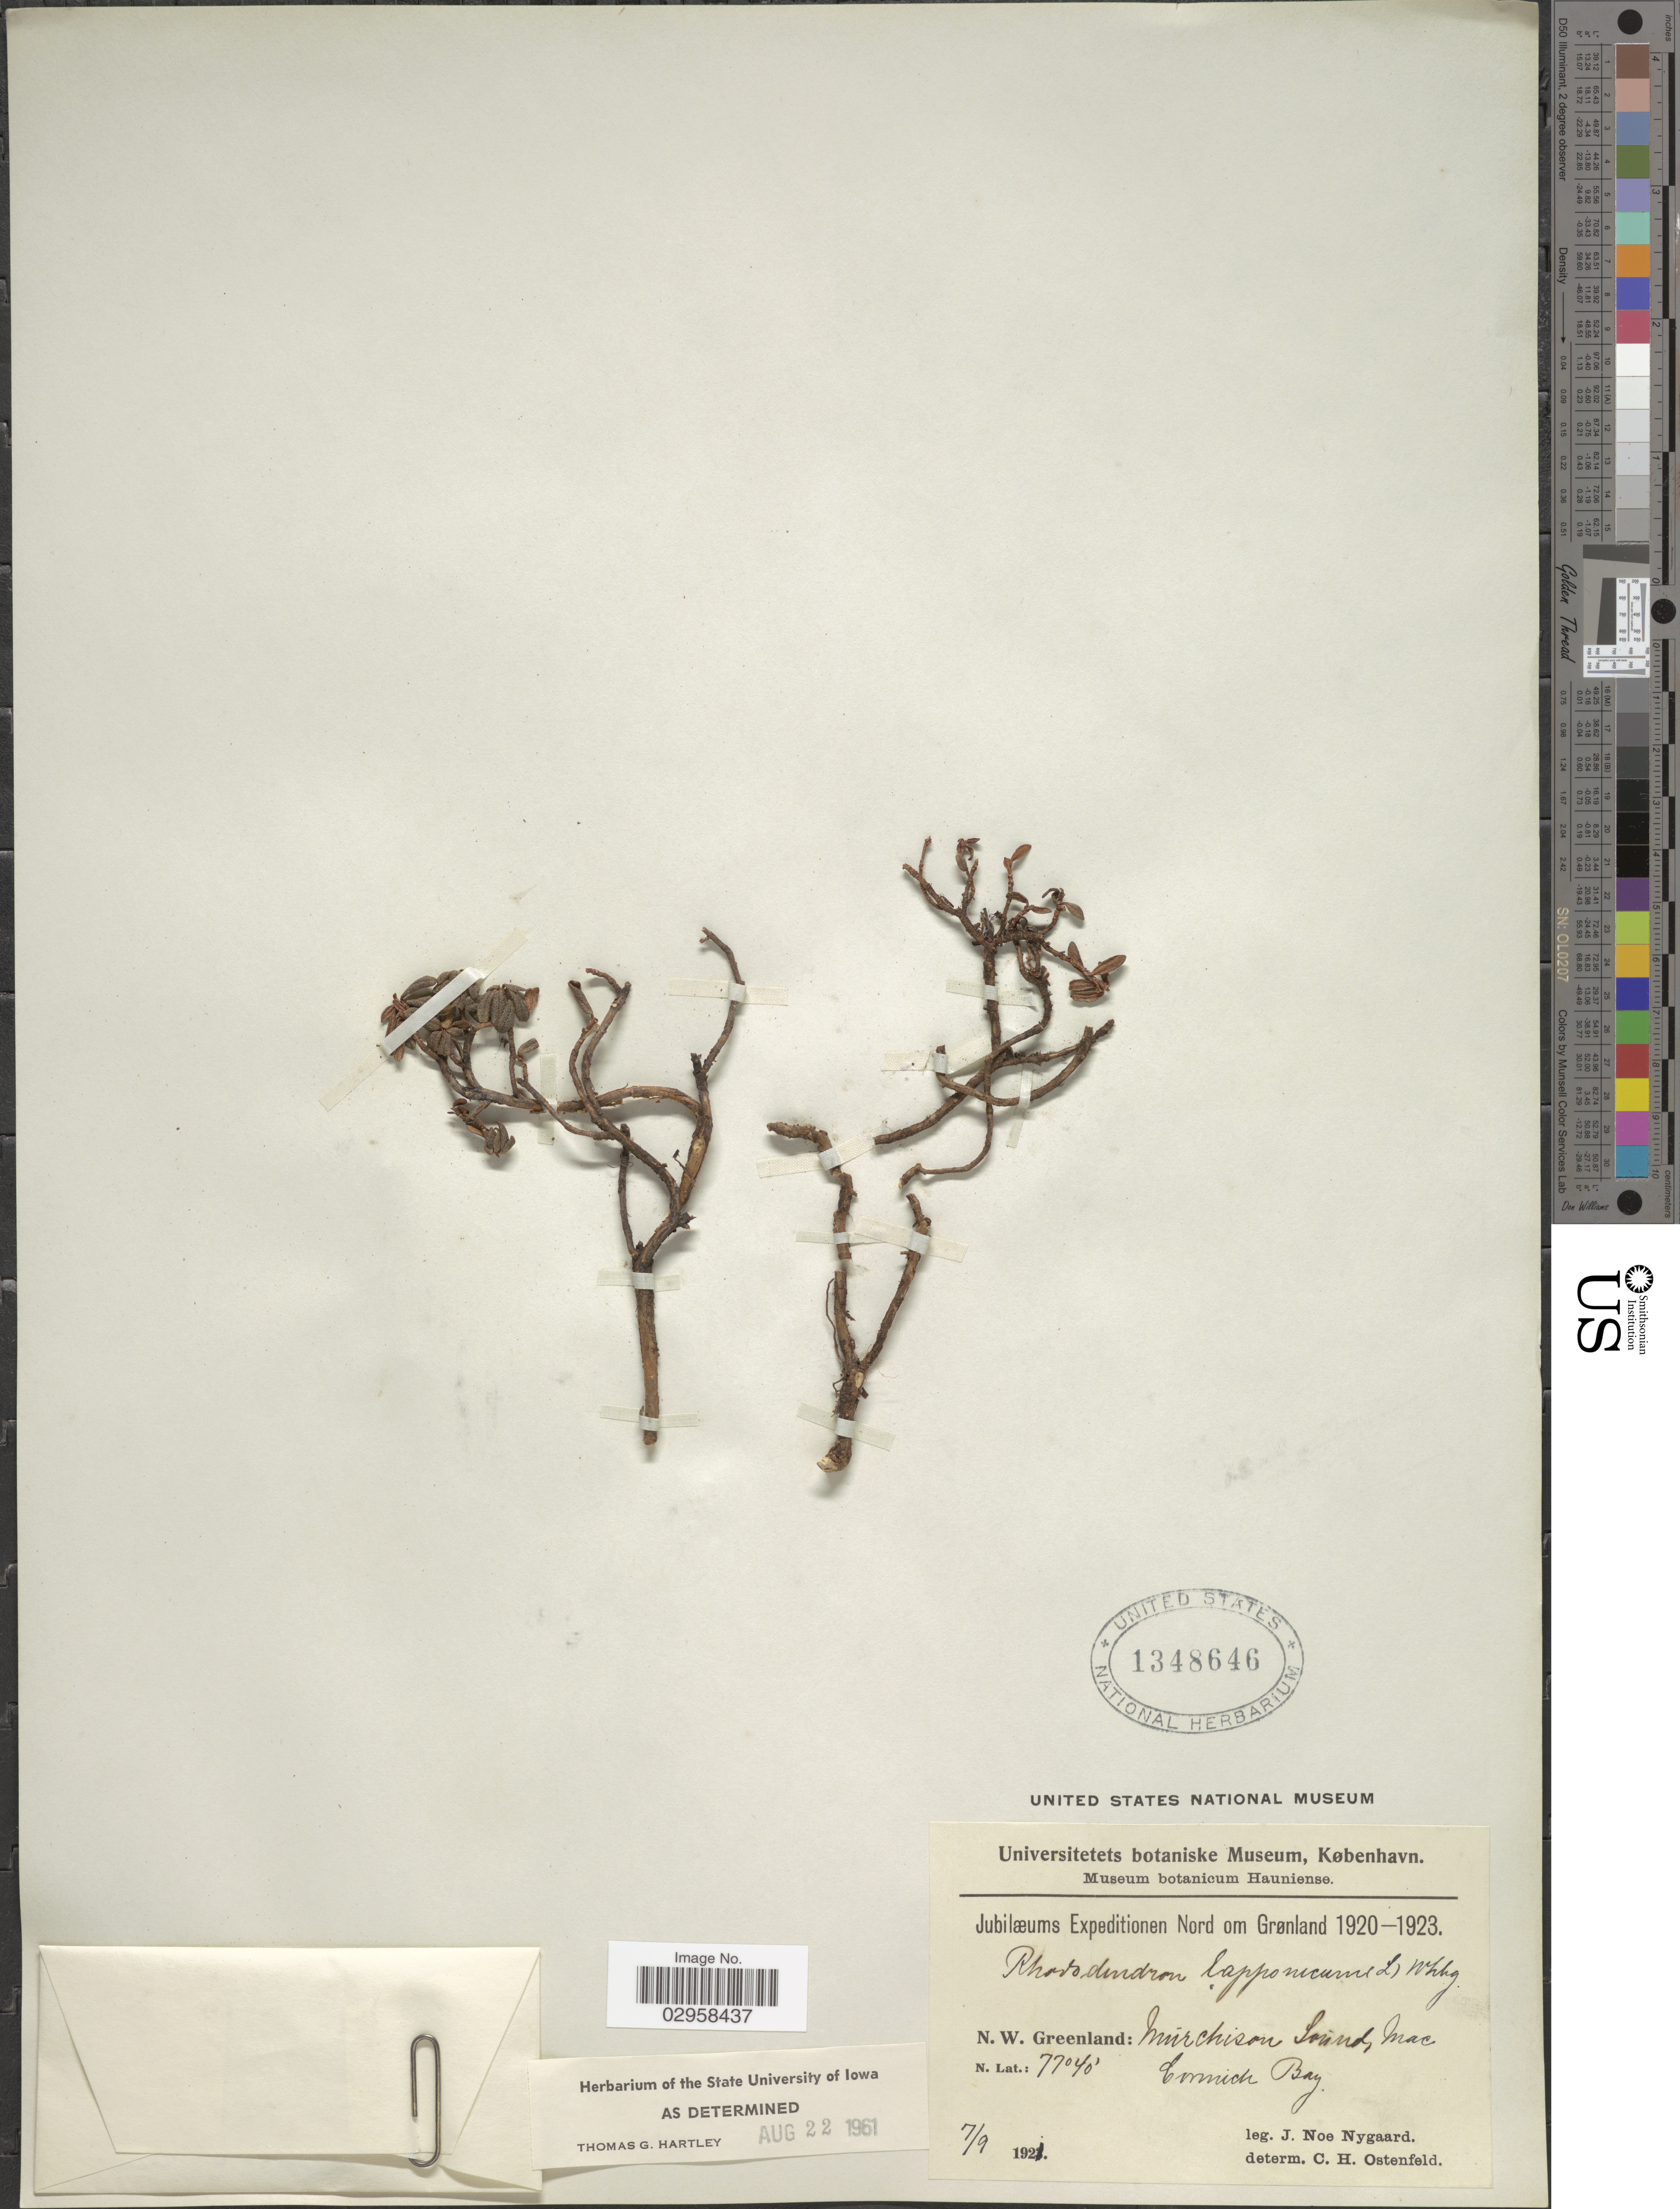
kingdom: Plantae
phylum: Tracheophyta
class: Magnoliopsida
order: Ericales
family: Ericaceae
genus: Rhododendron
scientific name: Rhododendron lapponicum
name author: (L.) Wahlenb.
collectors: J. Nygaard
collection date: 1921-09-07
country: Greenland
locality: N. W. Greenland: Imirchison Sound, Mac Cornich Bay.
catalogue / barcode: US 1348646